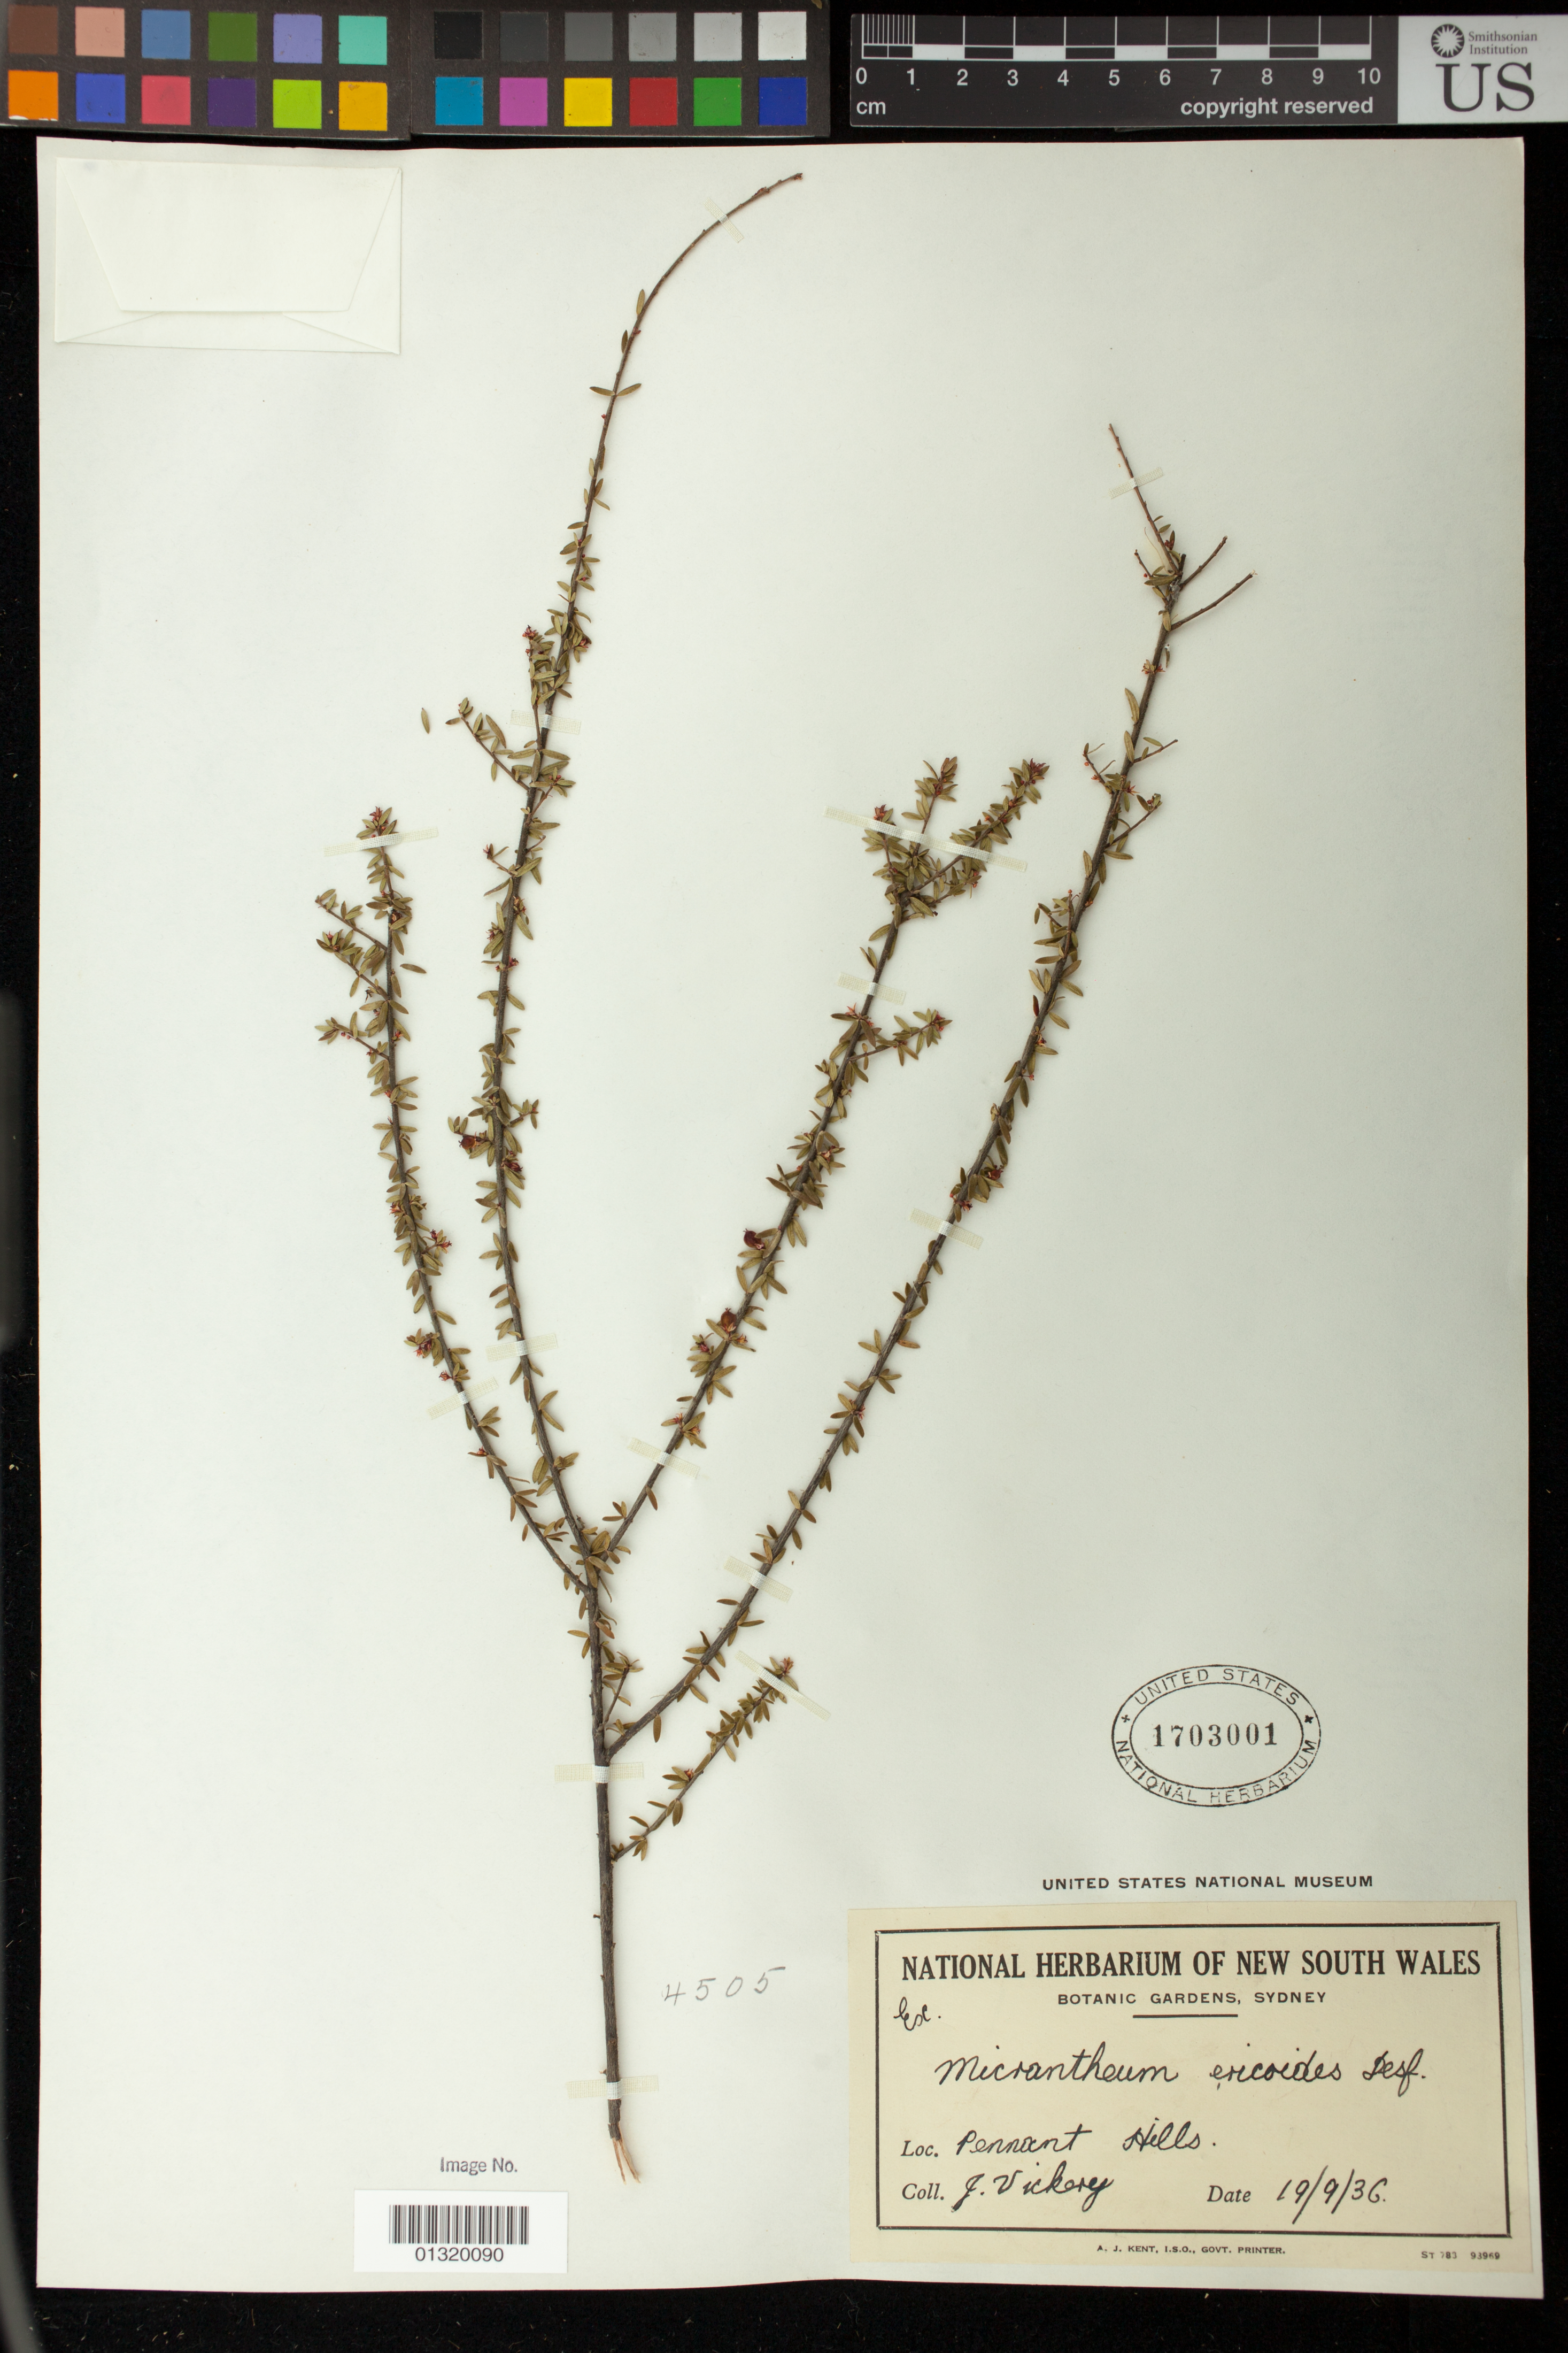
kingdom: Plantae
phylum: Tracheophyta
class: Magnoliopsida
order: Malpighiales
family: Picrodendraceae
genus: Micrantheum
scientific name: Micrantheum ericoides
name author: Desf.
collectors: J. Vickery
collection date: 1936-09-19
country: Australia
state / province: New South Wales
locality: Pennant Hills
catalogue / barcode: US 1703001